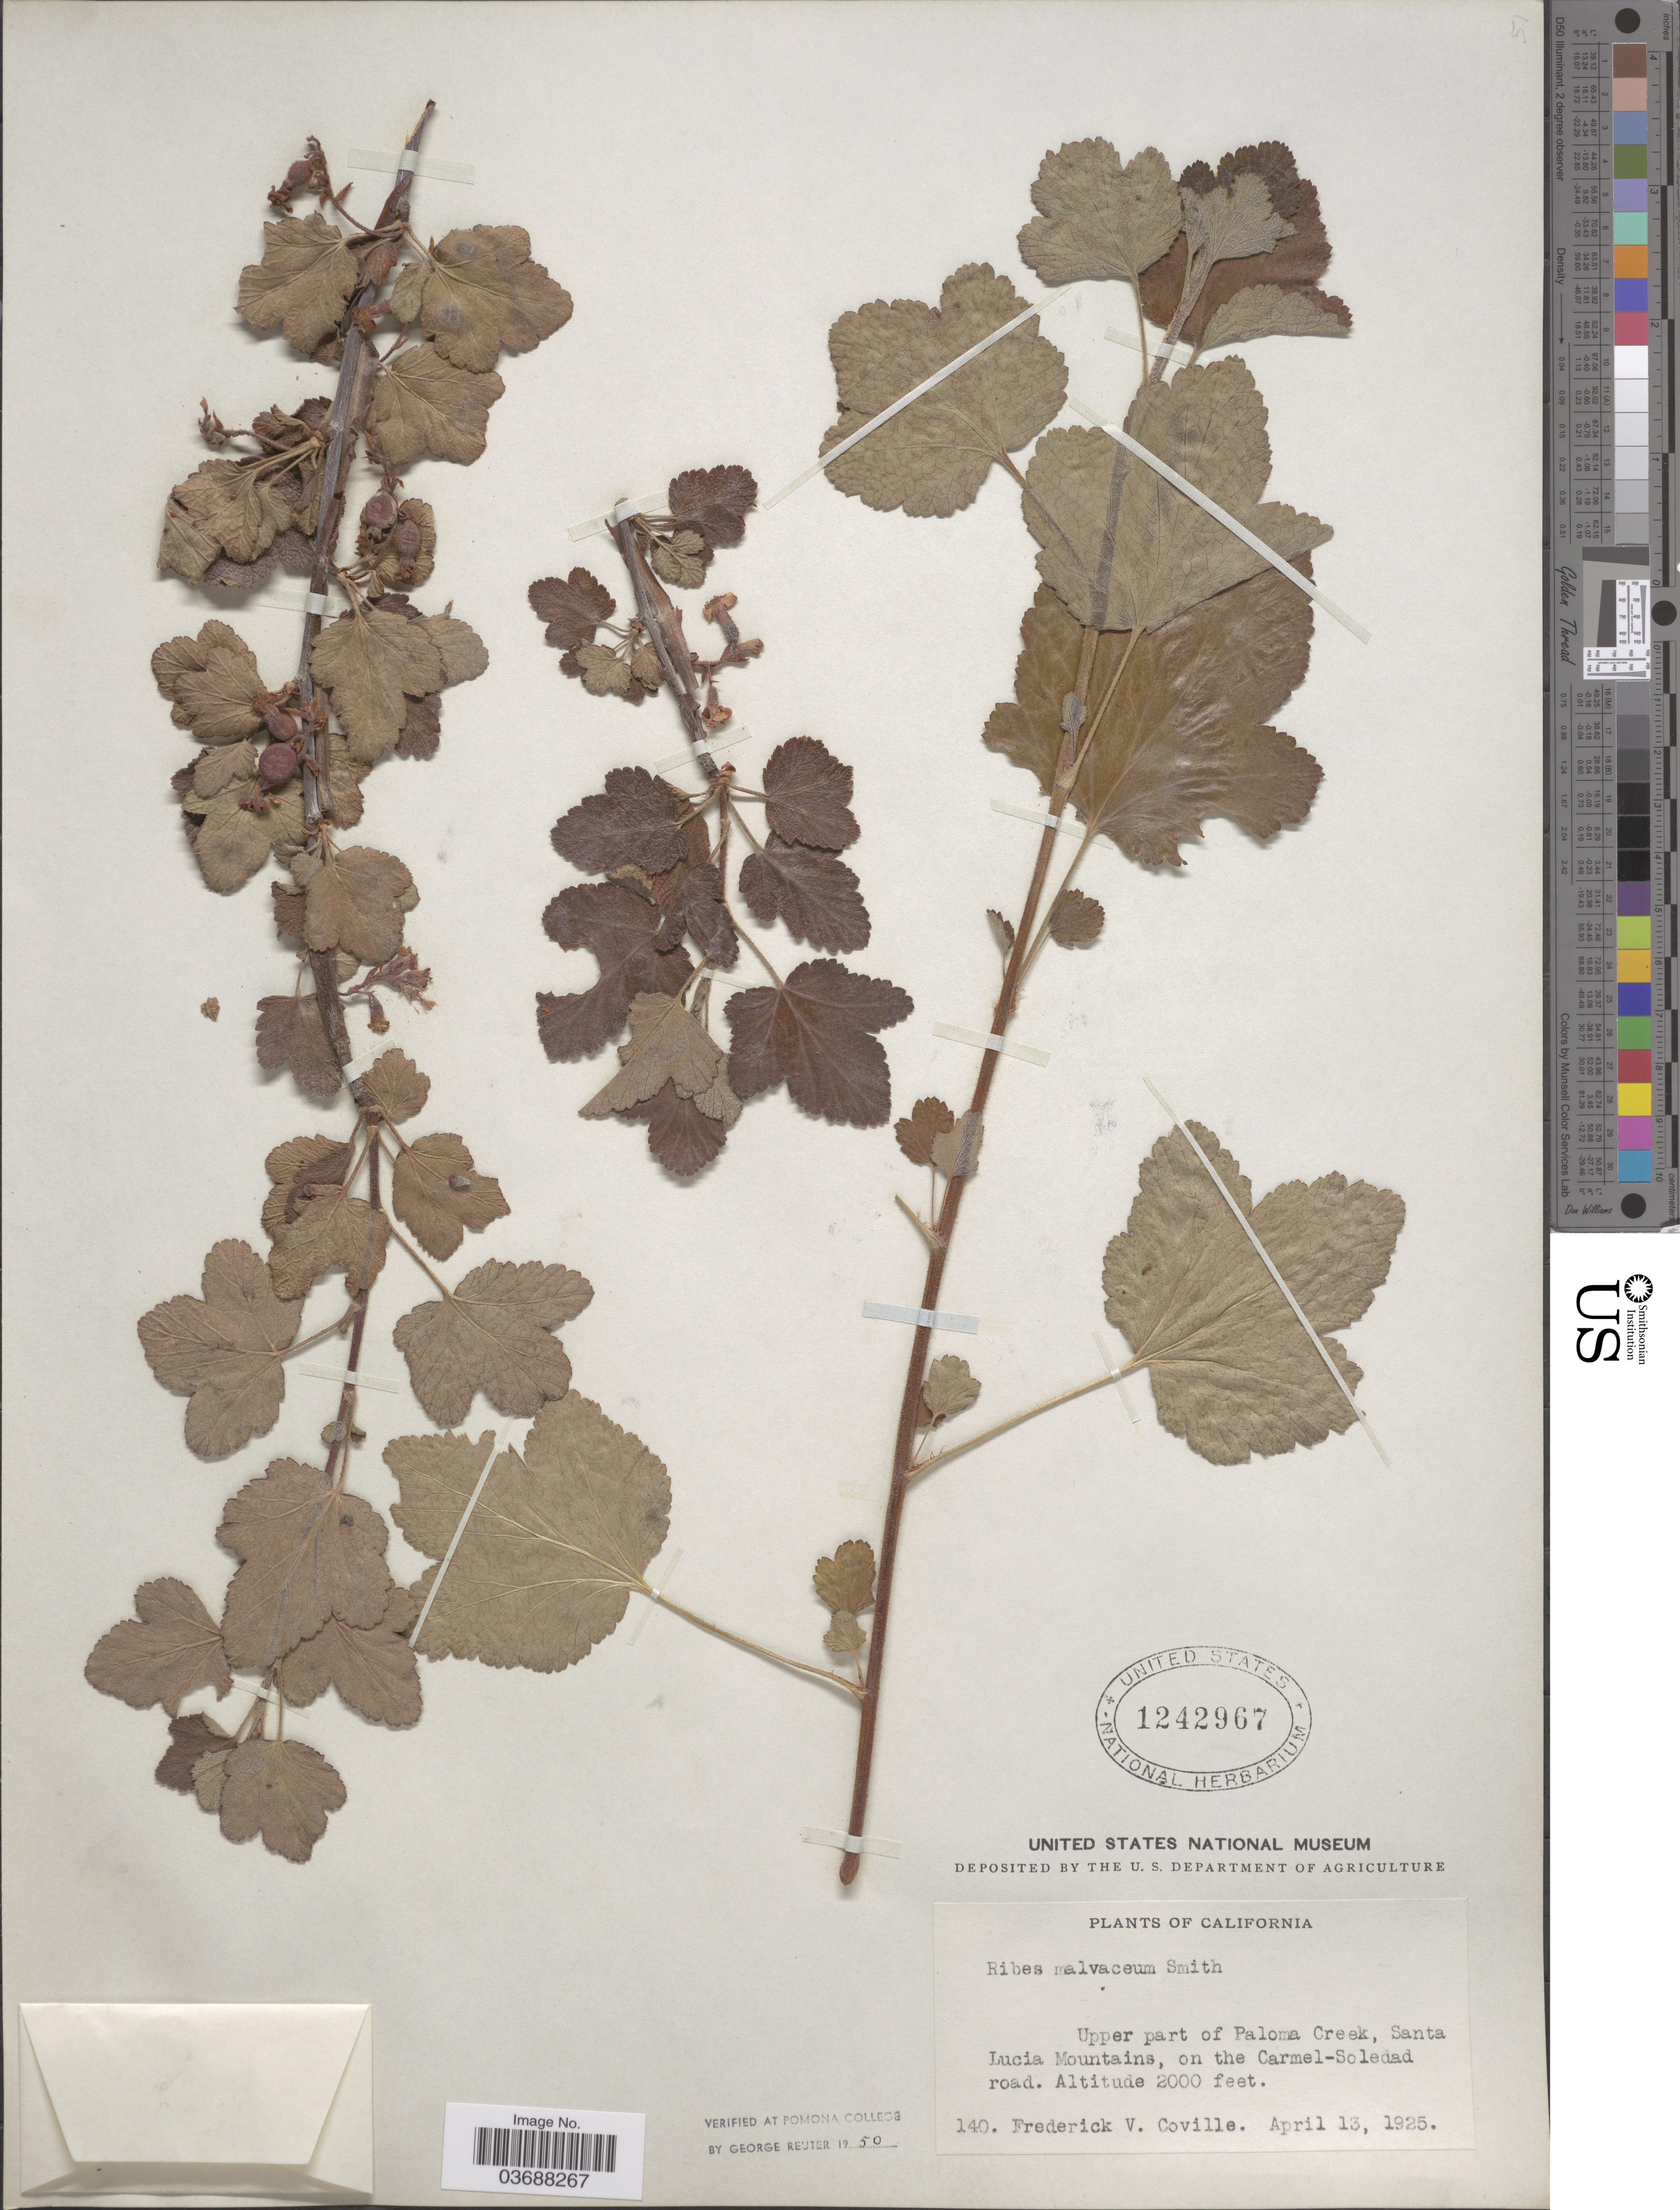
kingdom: Plantae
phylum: Tracheophyta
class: Magnoliopsida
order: Saxifragales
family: Grossulariaceae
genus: Ribes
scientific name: Ribes malvaceum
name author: Sm.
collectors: F. V. Coville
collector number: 140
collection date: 1925-04-13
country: United States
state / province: California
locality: Upper part of Paloma Creek, Santa Lucia Mountains, on the Carmel-Soledad road.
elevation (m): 610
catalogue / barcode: US 1242967